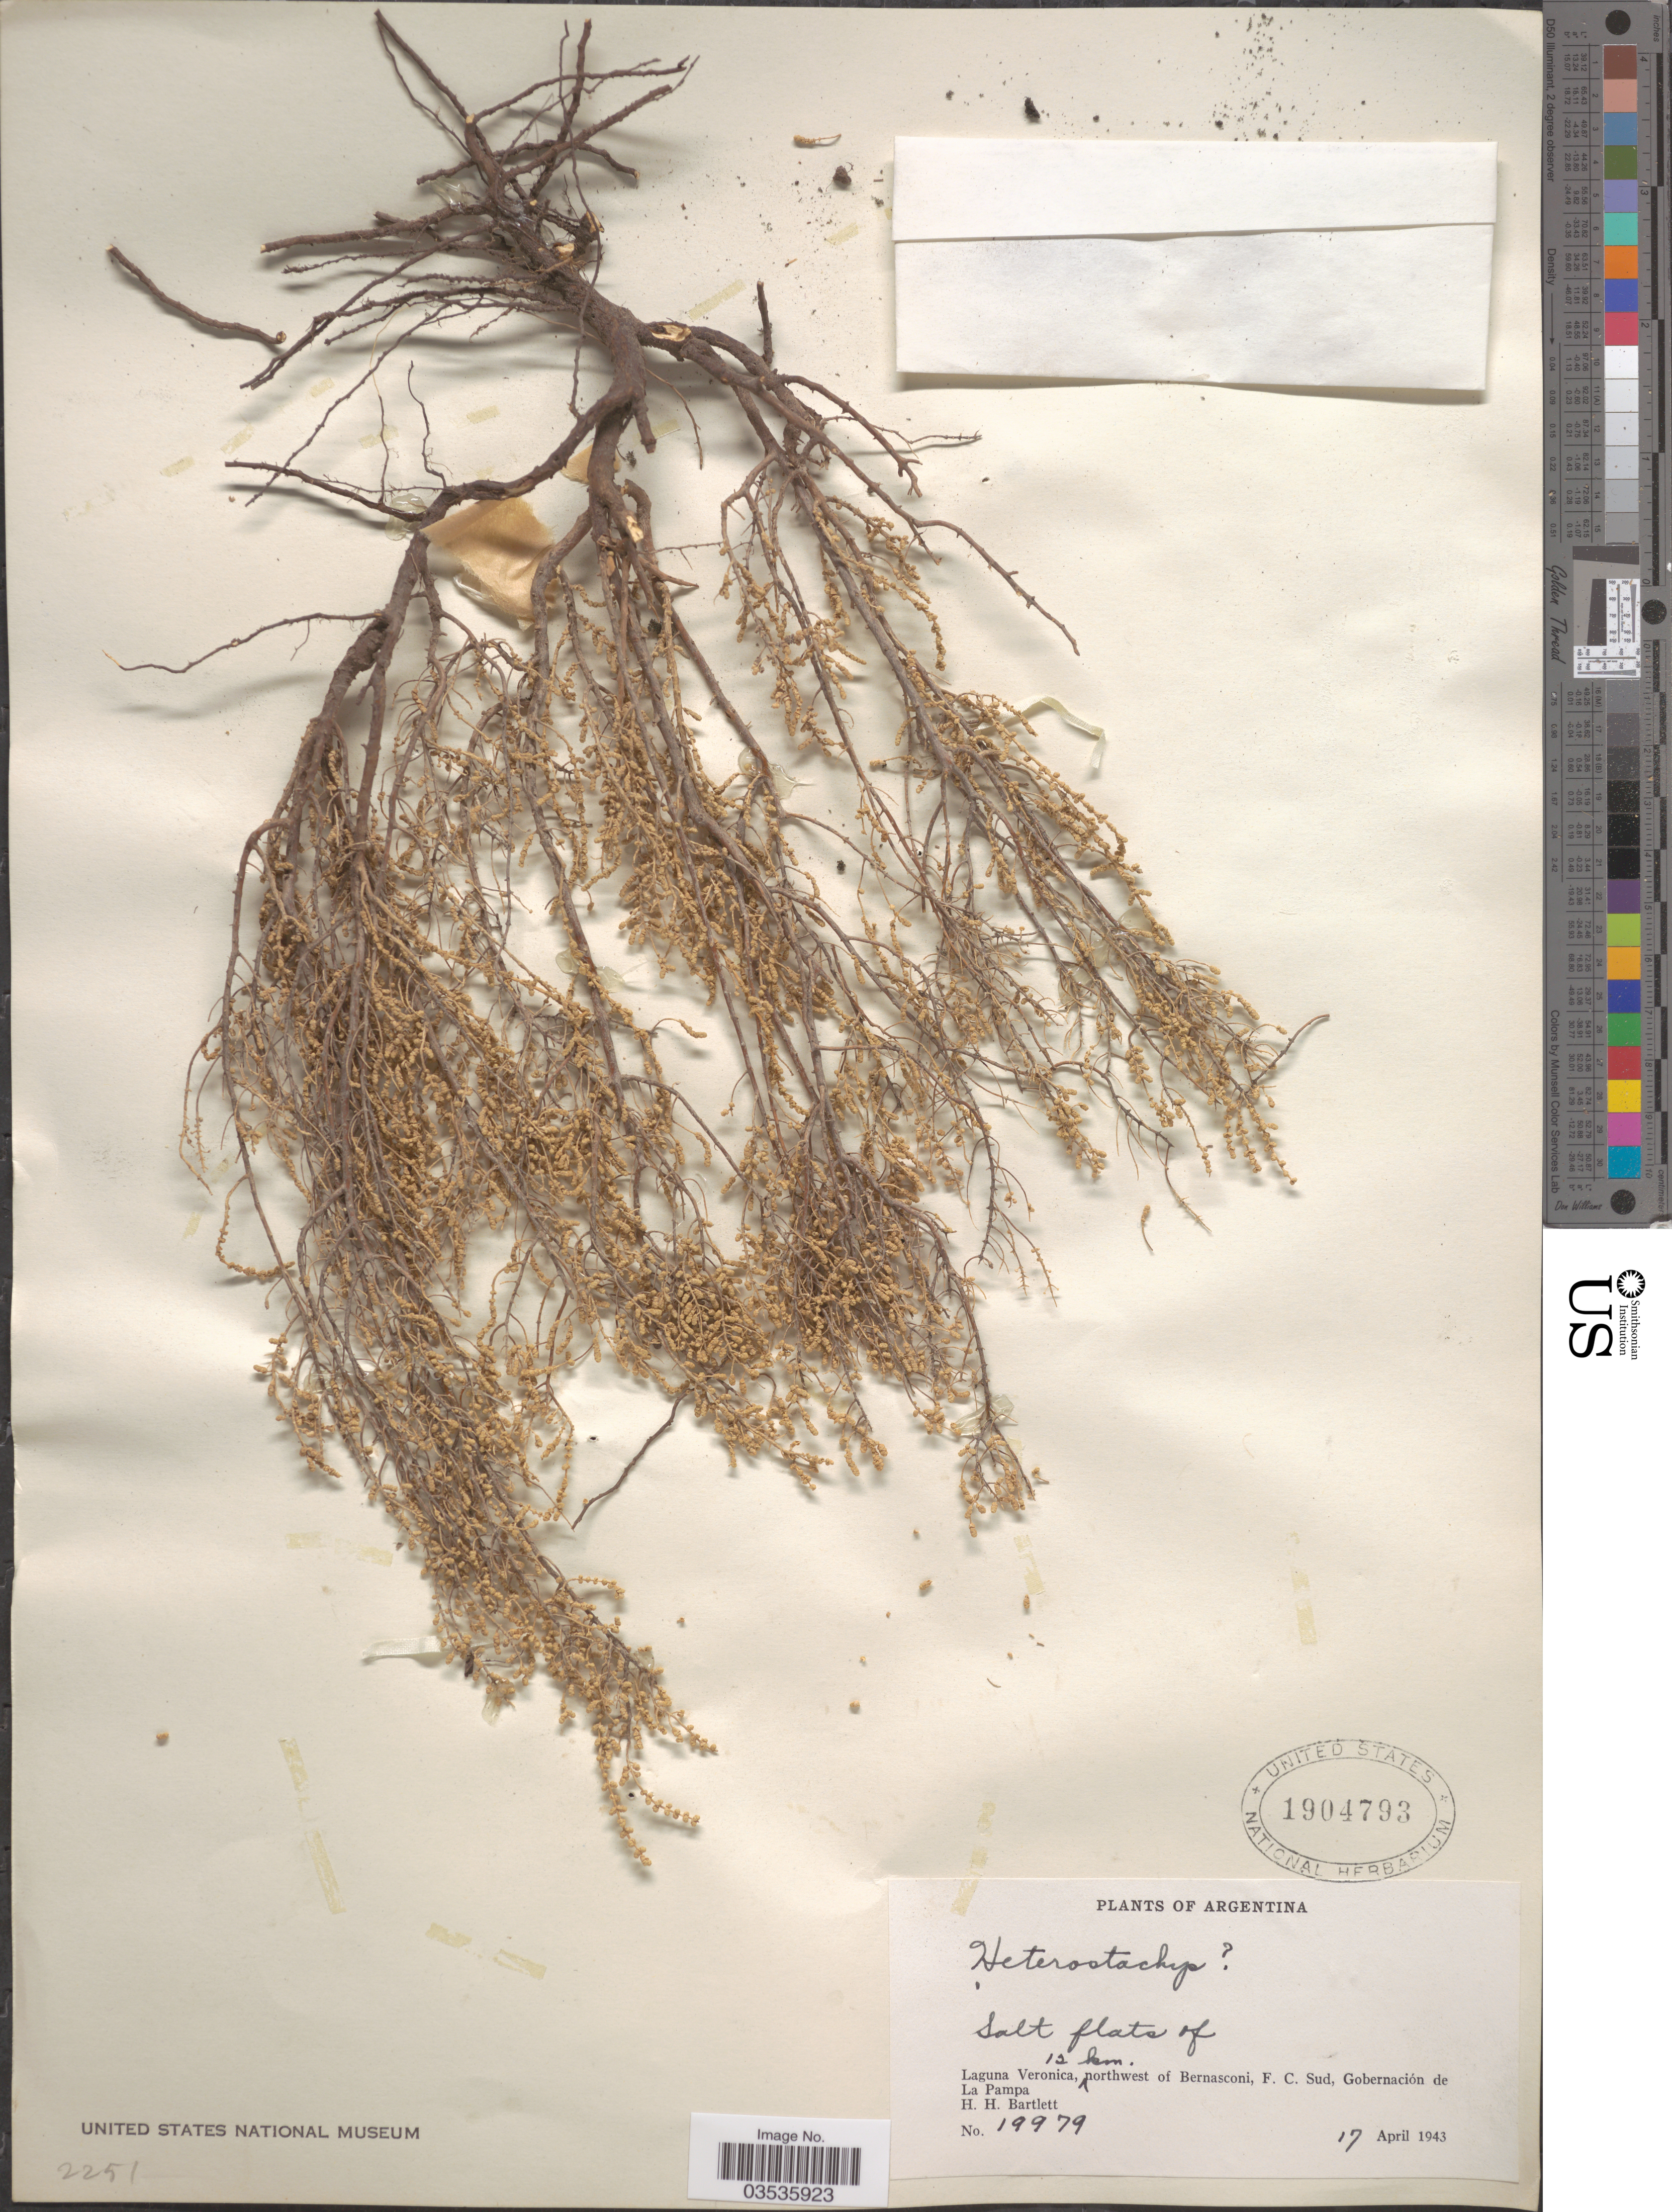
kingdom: Plantae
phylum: Tracheophyta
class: Magnoliopsida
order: Caryophyllales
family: Amaranthaceae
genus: Heterostachys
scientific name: Heterostachys ritteriana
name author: (Moq.) Ung.-Sternb.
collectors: H. H. Bartlett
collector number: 19979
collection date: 1943-04-17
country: Argentina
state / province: La Pampa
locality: Laguna Veronica, salt flats of 12 km. northwest of Bernasconi, F. C. Sud, Gobernación de La Pampa.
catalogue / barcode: US 1904793